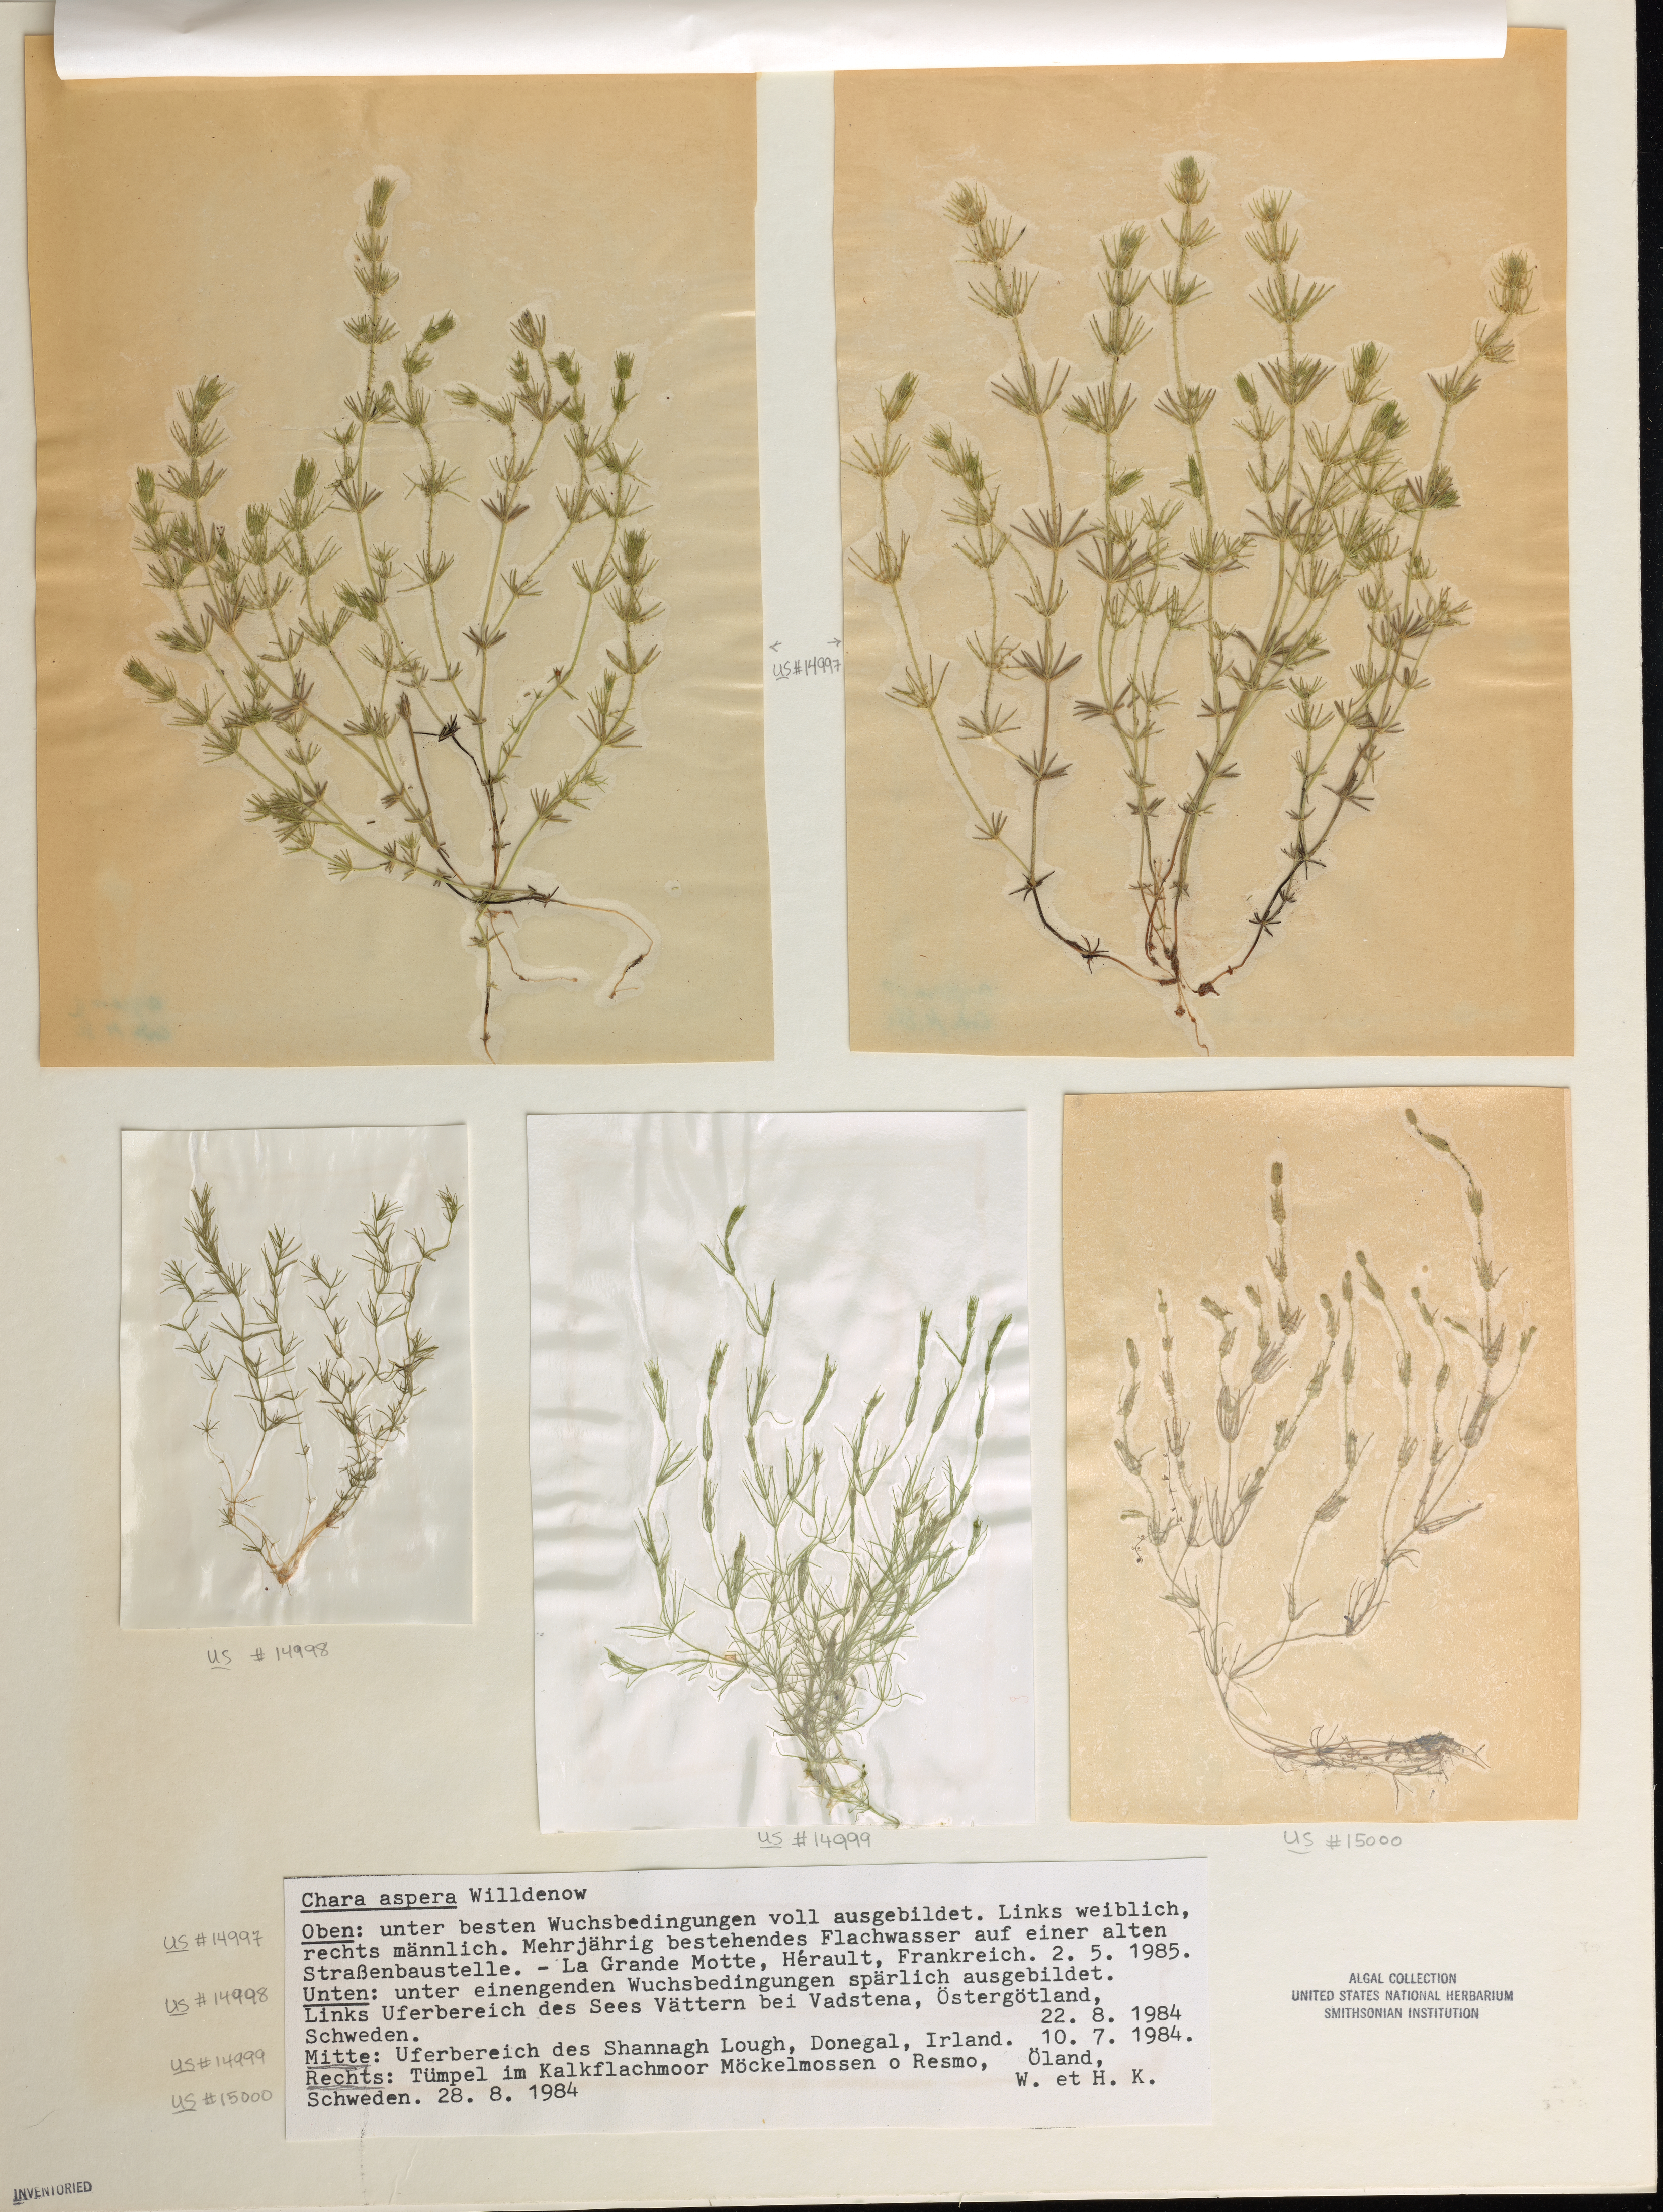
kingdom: Plantae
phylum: Charophyta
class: Charophyceae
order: Charales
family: Characeae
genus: Chara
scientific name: Chara aspera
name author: Willd.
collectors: W. Krause & H. Krause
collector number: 44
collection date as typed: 02 May 1985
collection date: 1985-05-02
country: France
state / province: Occitanie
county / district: Herault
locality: La Grande Motte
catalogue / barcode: US 14997